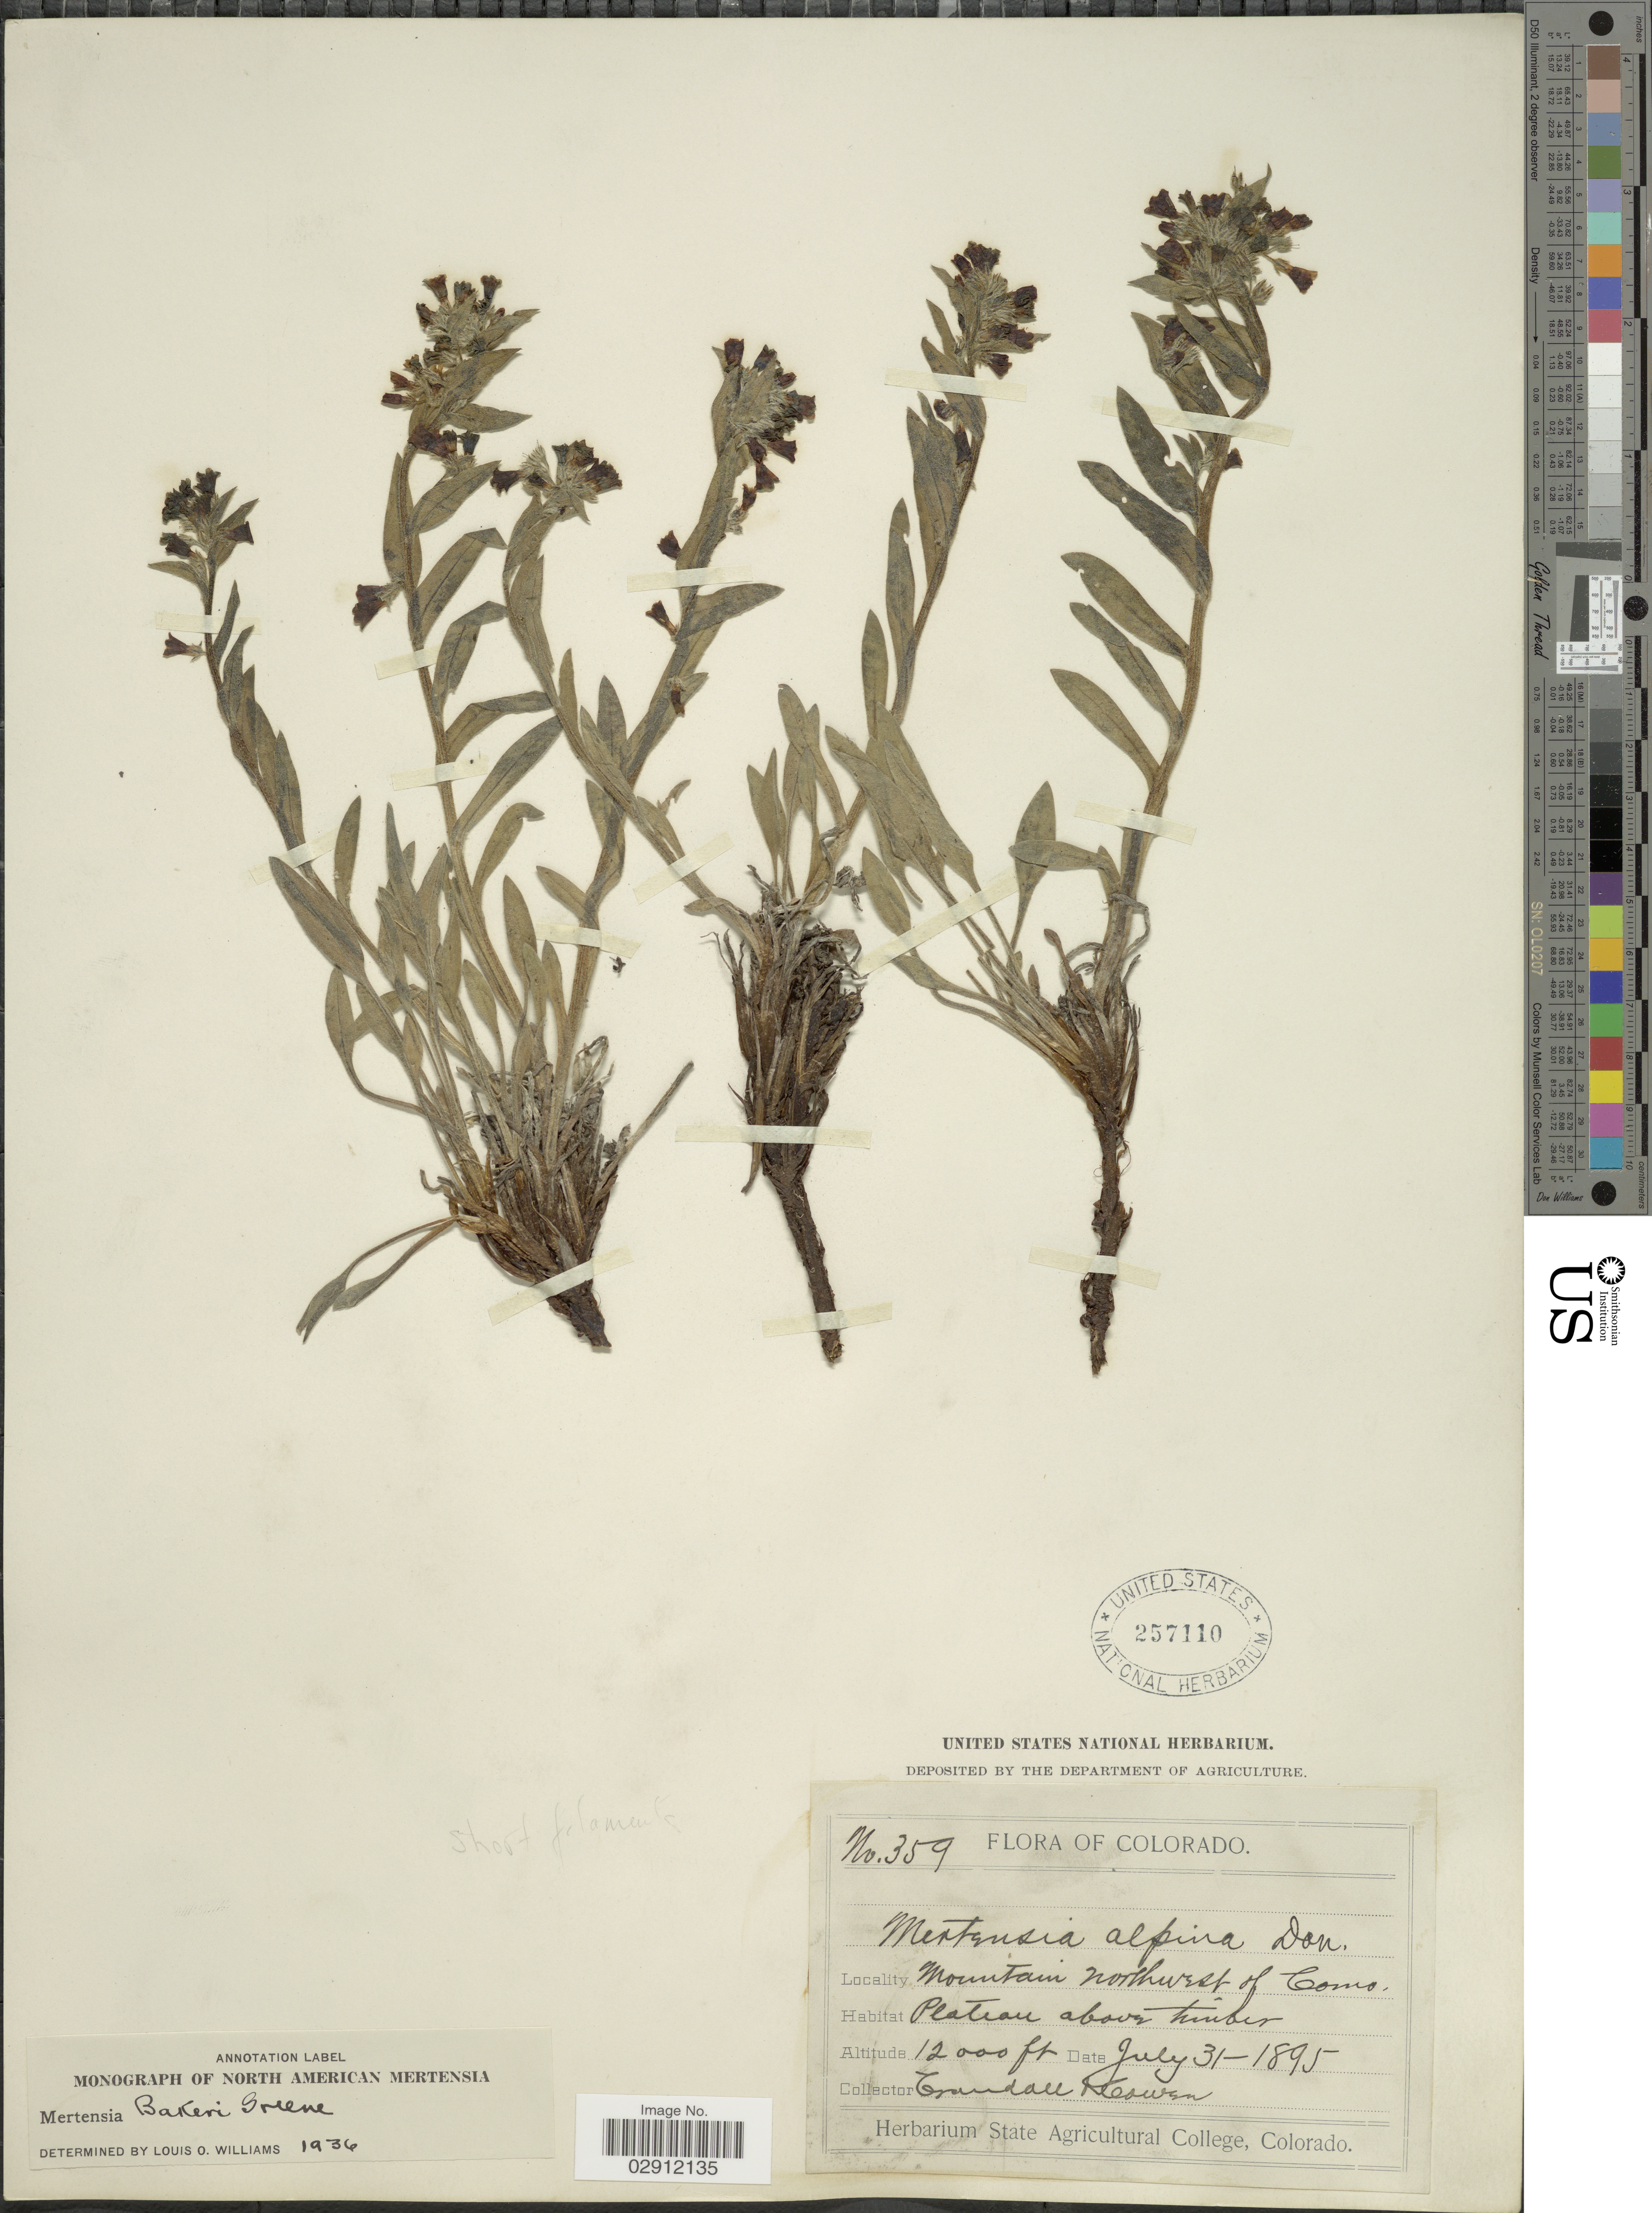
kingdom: Plantae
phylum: Tracheophyta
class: Magnoliopsida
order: Boraginales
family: Boraginaceae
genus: Mertensia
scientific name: Mertensia bakeri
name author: Greene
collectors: -. Crandall & -. Cowen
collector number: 359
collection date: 1895-07-31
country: United States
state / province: Colorado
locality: Mountain northwest of Como.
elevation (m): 3658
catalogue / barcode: US 257110